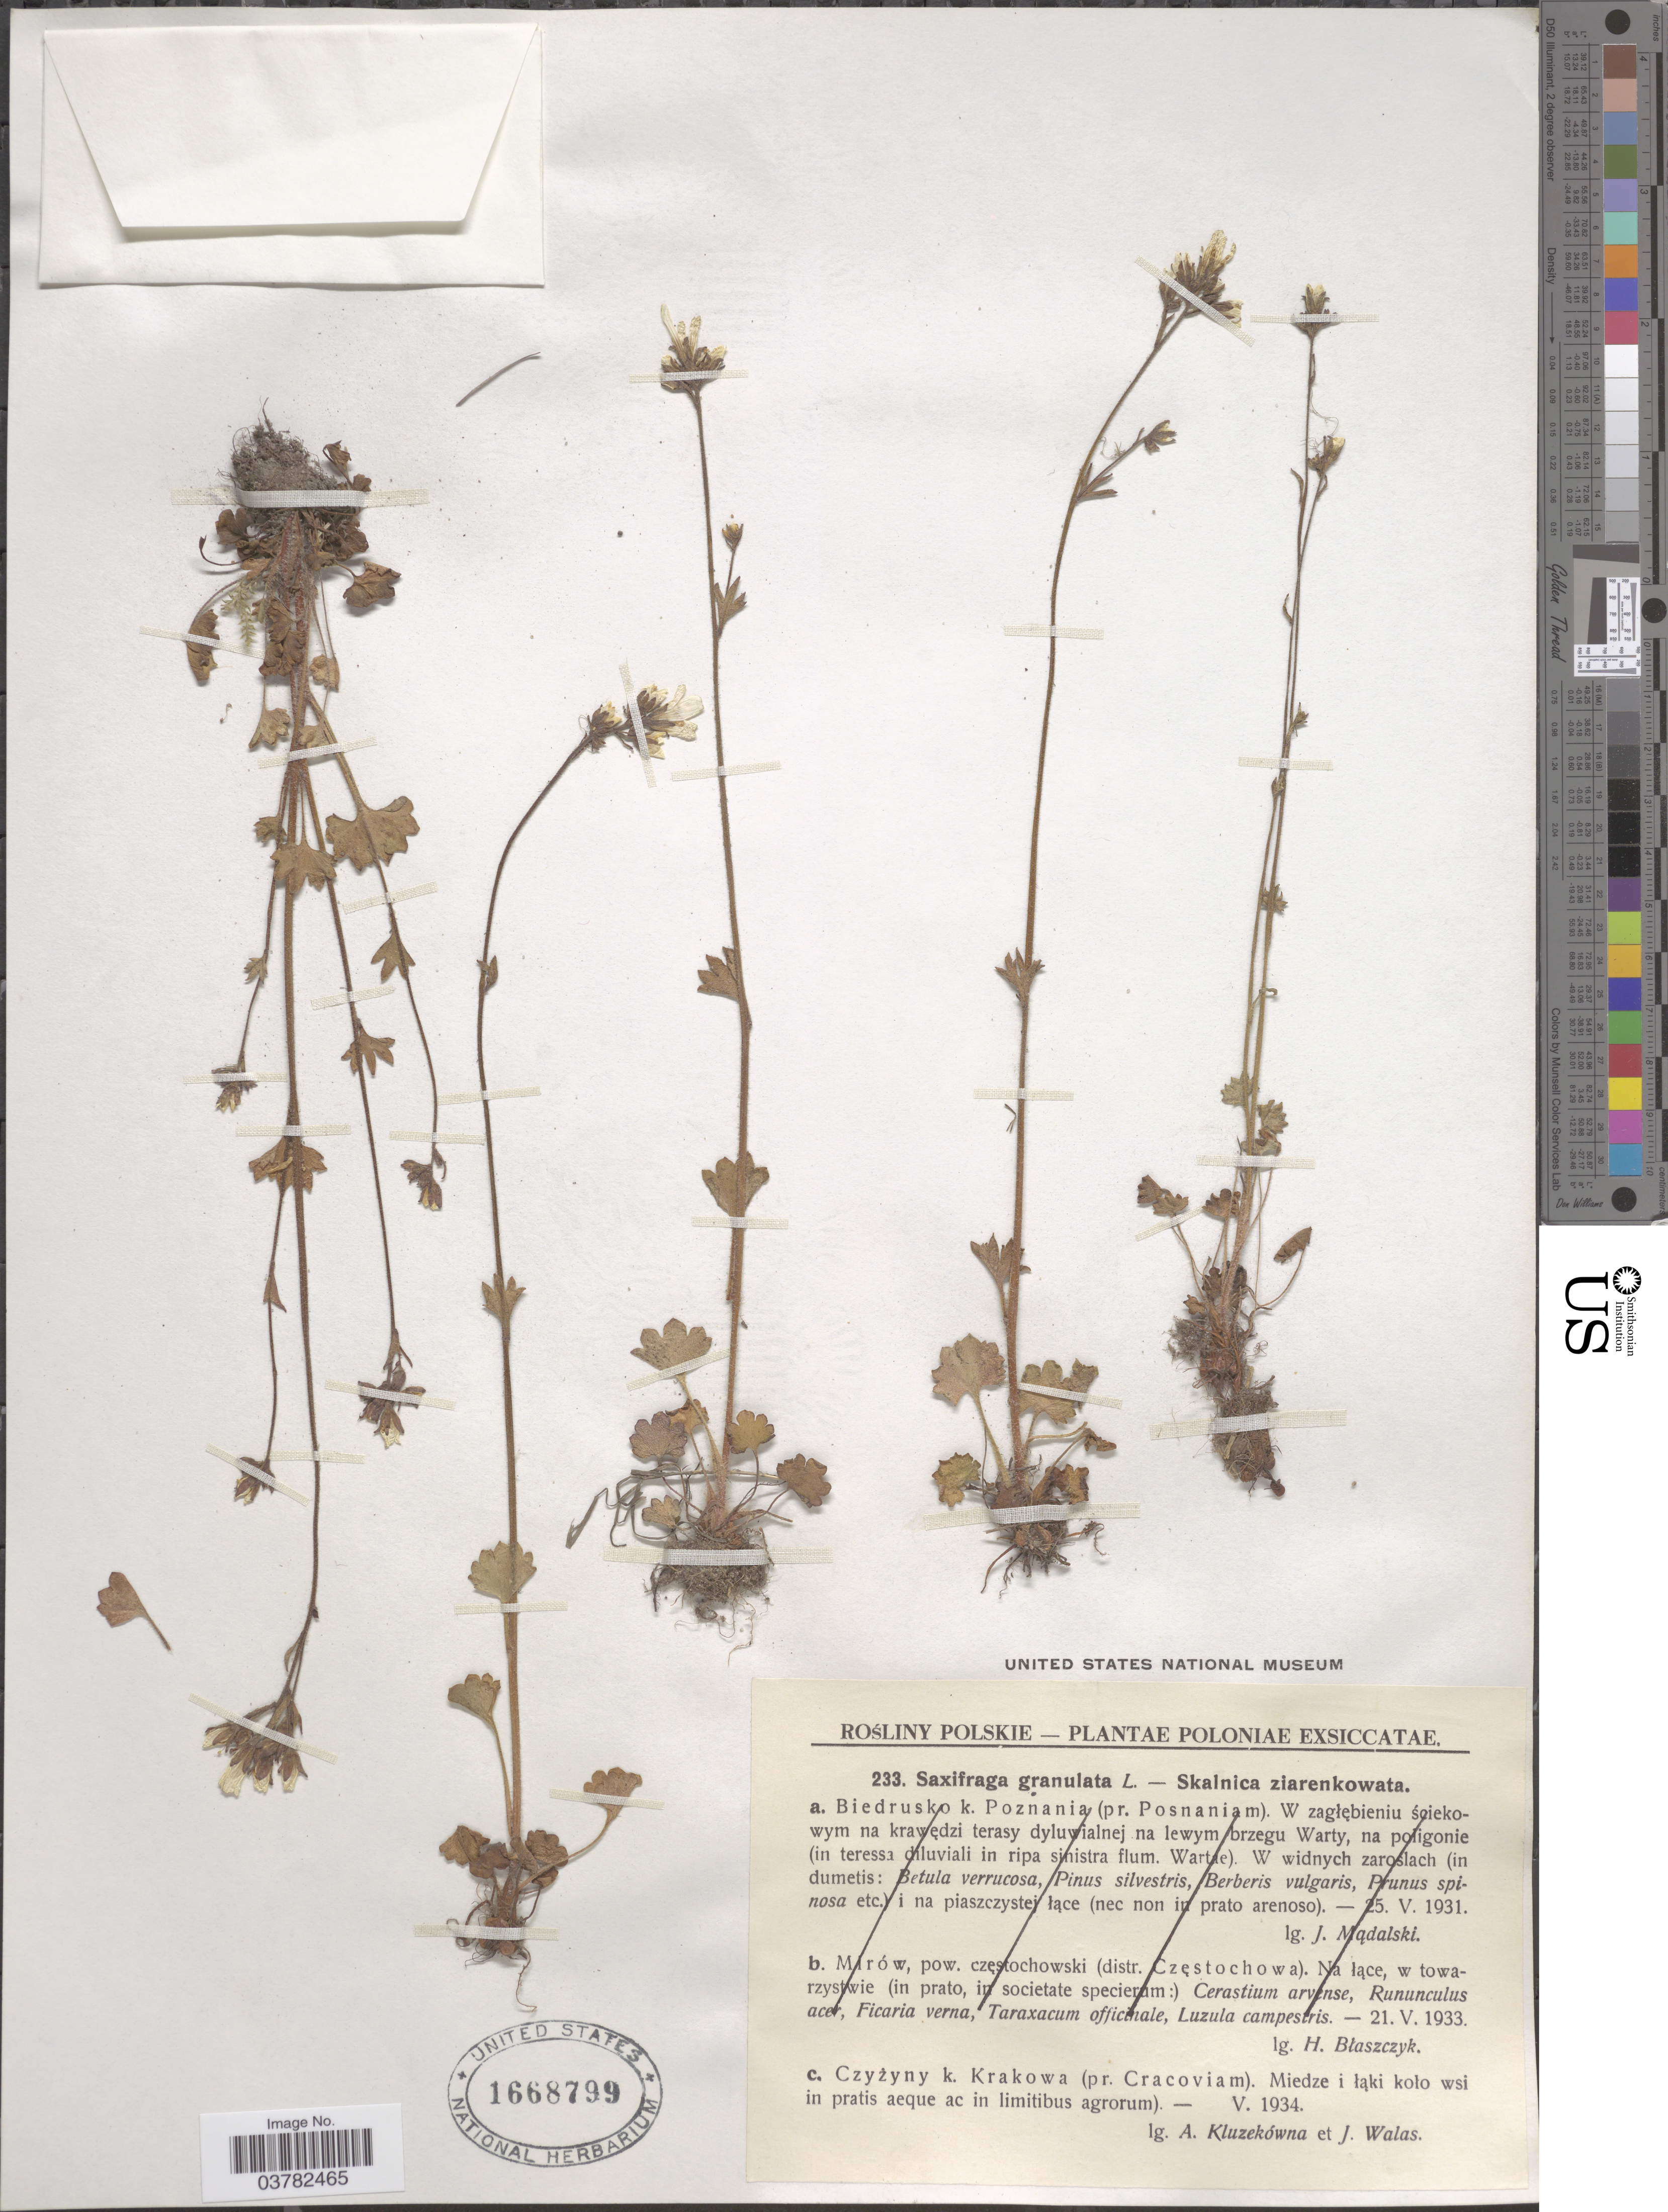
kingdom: Plantae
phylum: Tracheophyta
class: Magnoliopsida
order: Saxifragales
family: Saxifragaceae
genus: Saxifraga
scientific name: Saxifraga granulata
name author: L.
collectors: A. Kluzekówna & J. Walas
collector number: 233c.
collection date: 1934-05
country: Poland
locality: Poloniae. Czyżyny k. Krakowa (pr. Cracoviam).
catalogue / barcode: US 1668799